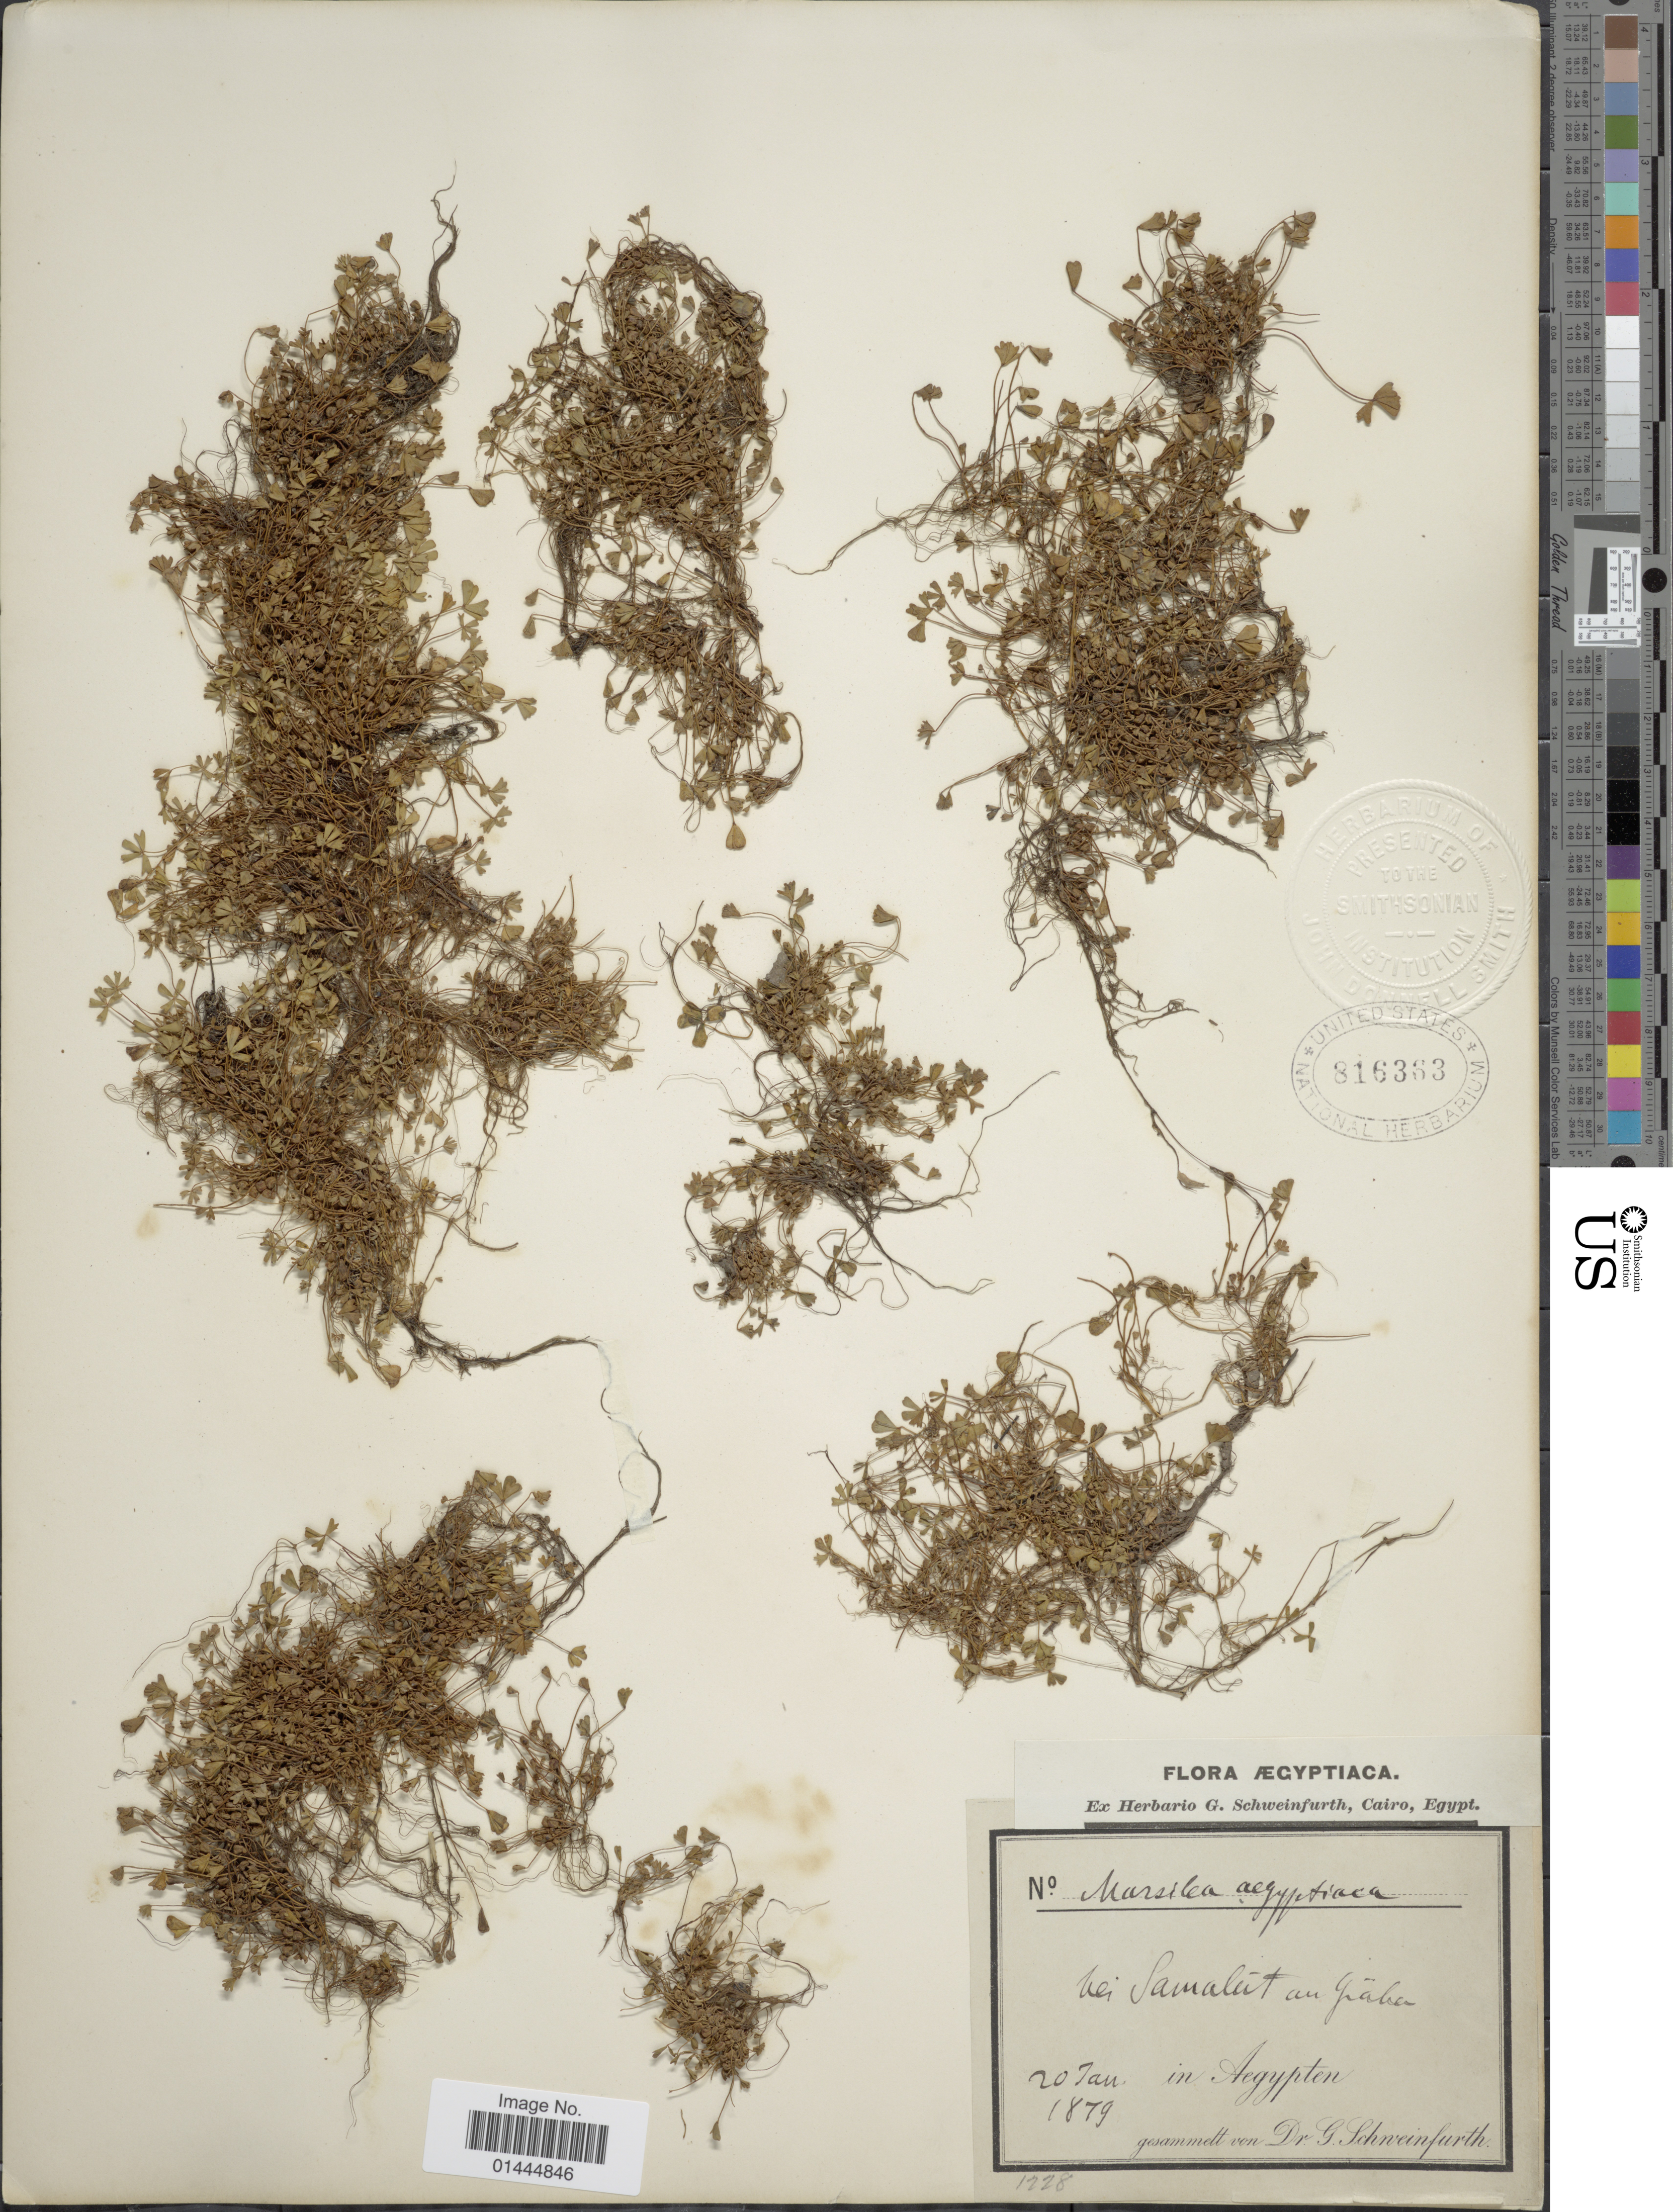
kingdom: Plantae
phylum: Tracheophyta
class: Polypodiopsida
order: Salviniales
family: Marsileaceae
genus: Marsilea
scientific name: Marsilea aegyptiaca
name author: Willd.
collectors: G. A. Schweinfurth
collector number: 1228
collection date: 1879-01-20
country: Egypt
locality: Bei Samalut an Gräber.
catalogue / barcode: US 816383